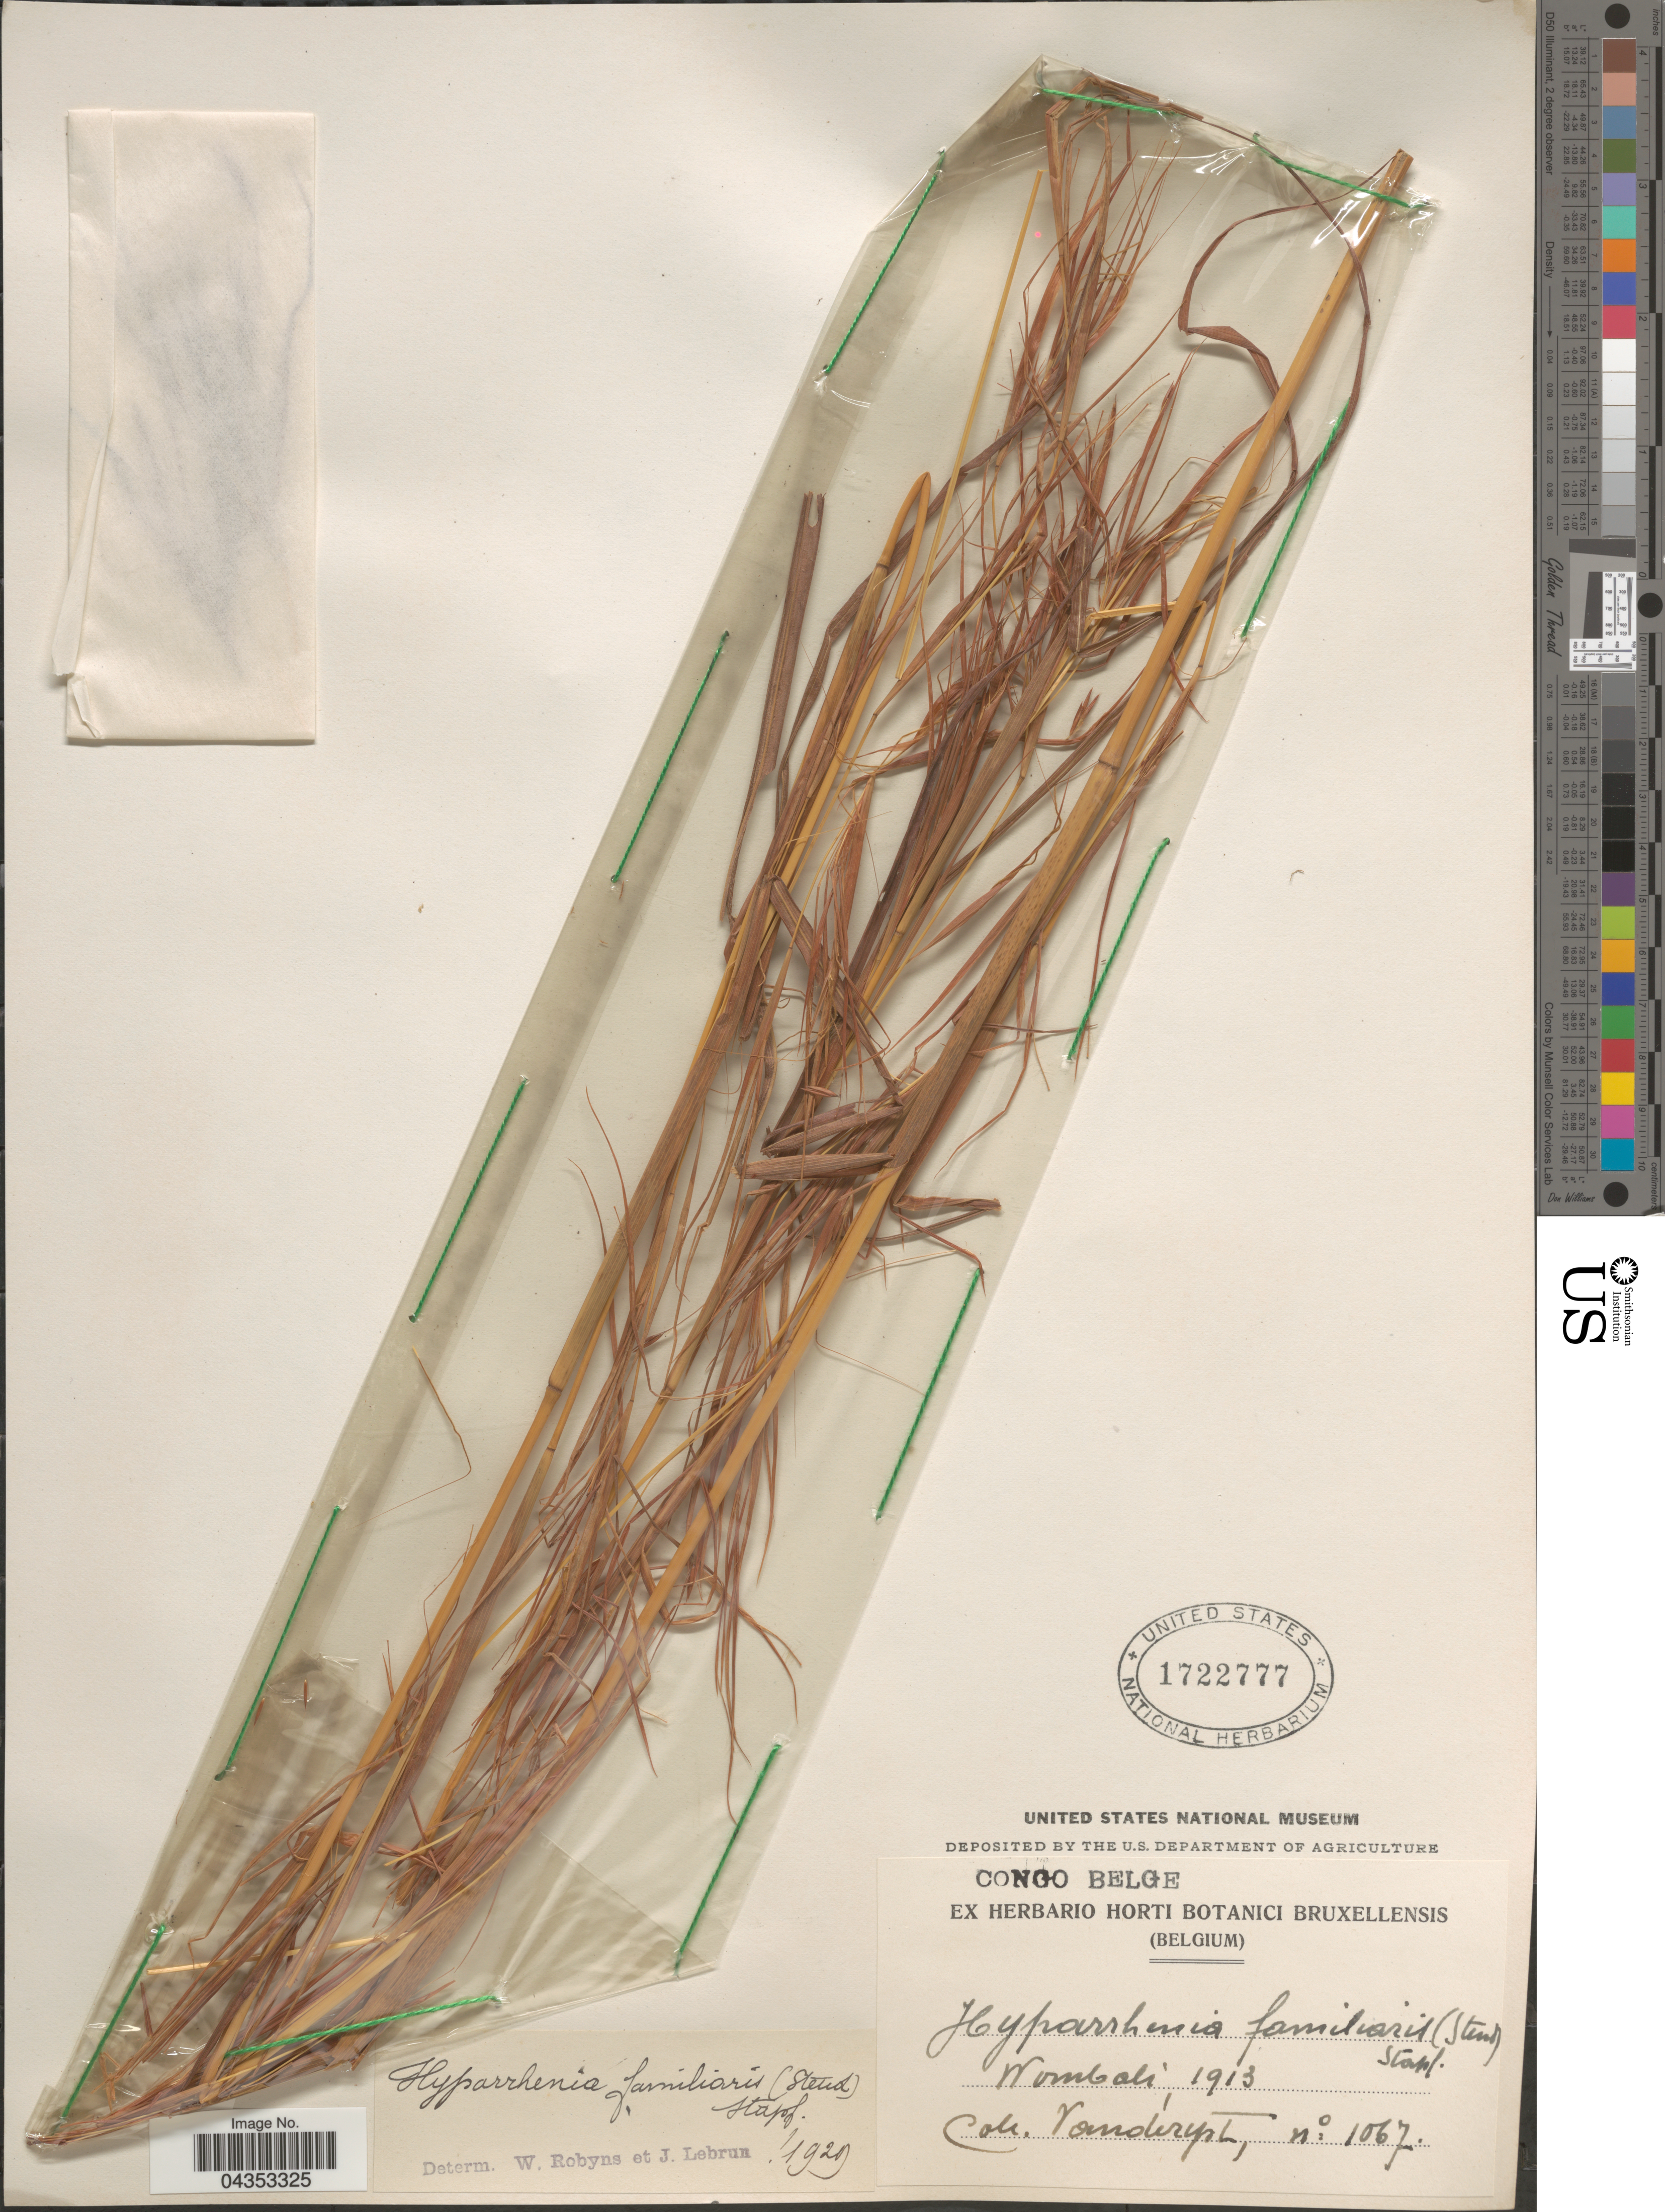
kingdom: Plantae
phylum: Tracheophyta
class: Liliopsida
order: Poales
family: Poaceae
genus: Hyparrhenia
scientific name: Hyparrhenia familiaris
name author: (Steud.) Stapf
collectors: Vanderyst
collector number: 1067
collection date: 1913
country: Congo, Democratic Republic of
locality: Congo Belge. Wombali.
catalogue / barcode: US 1722777